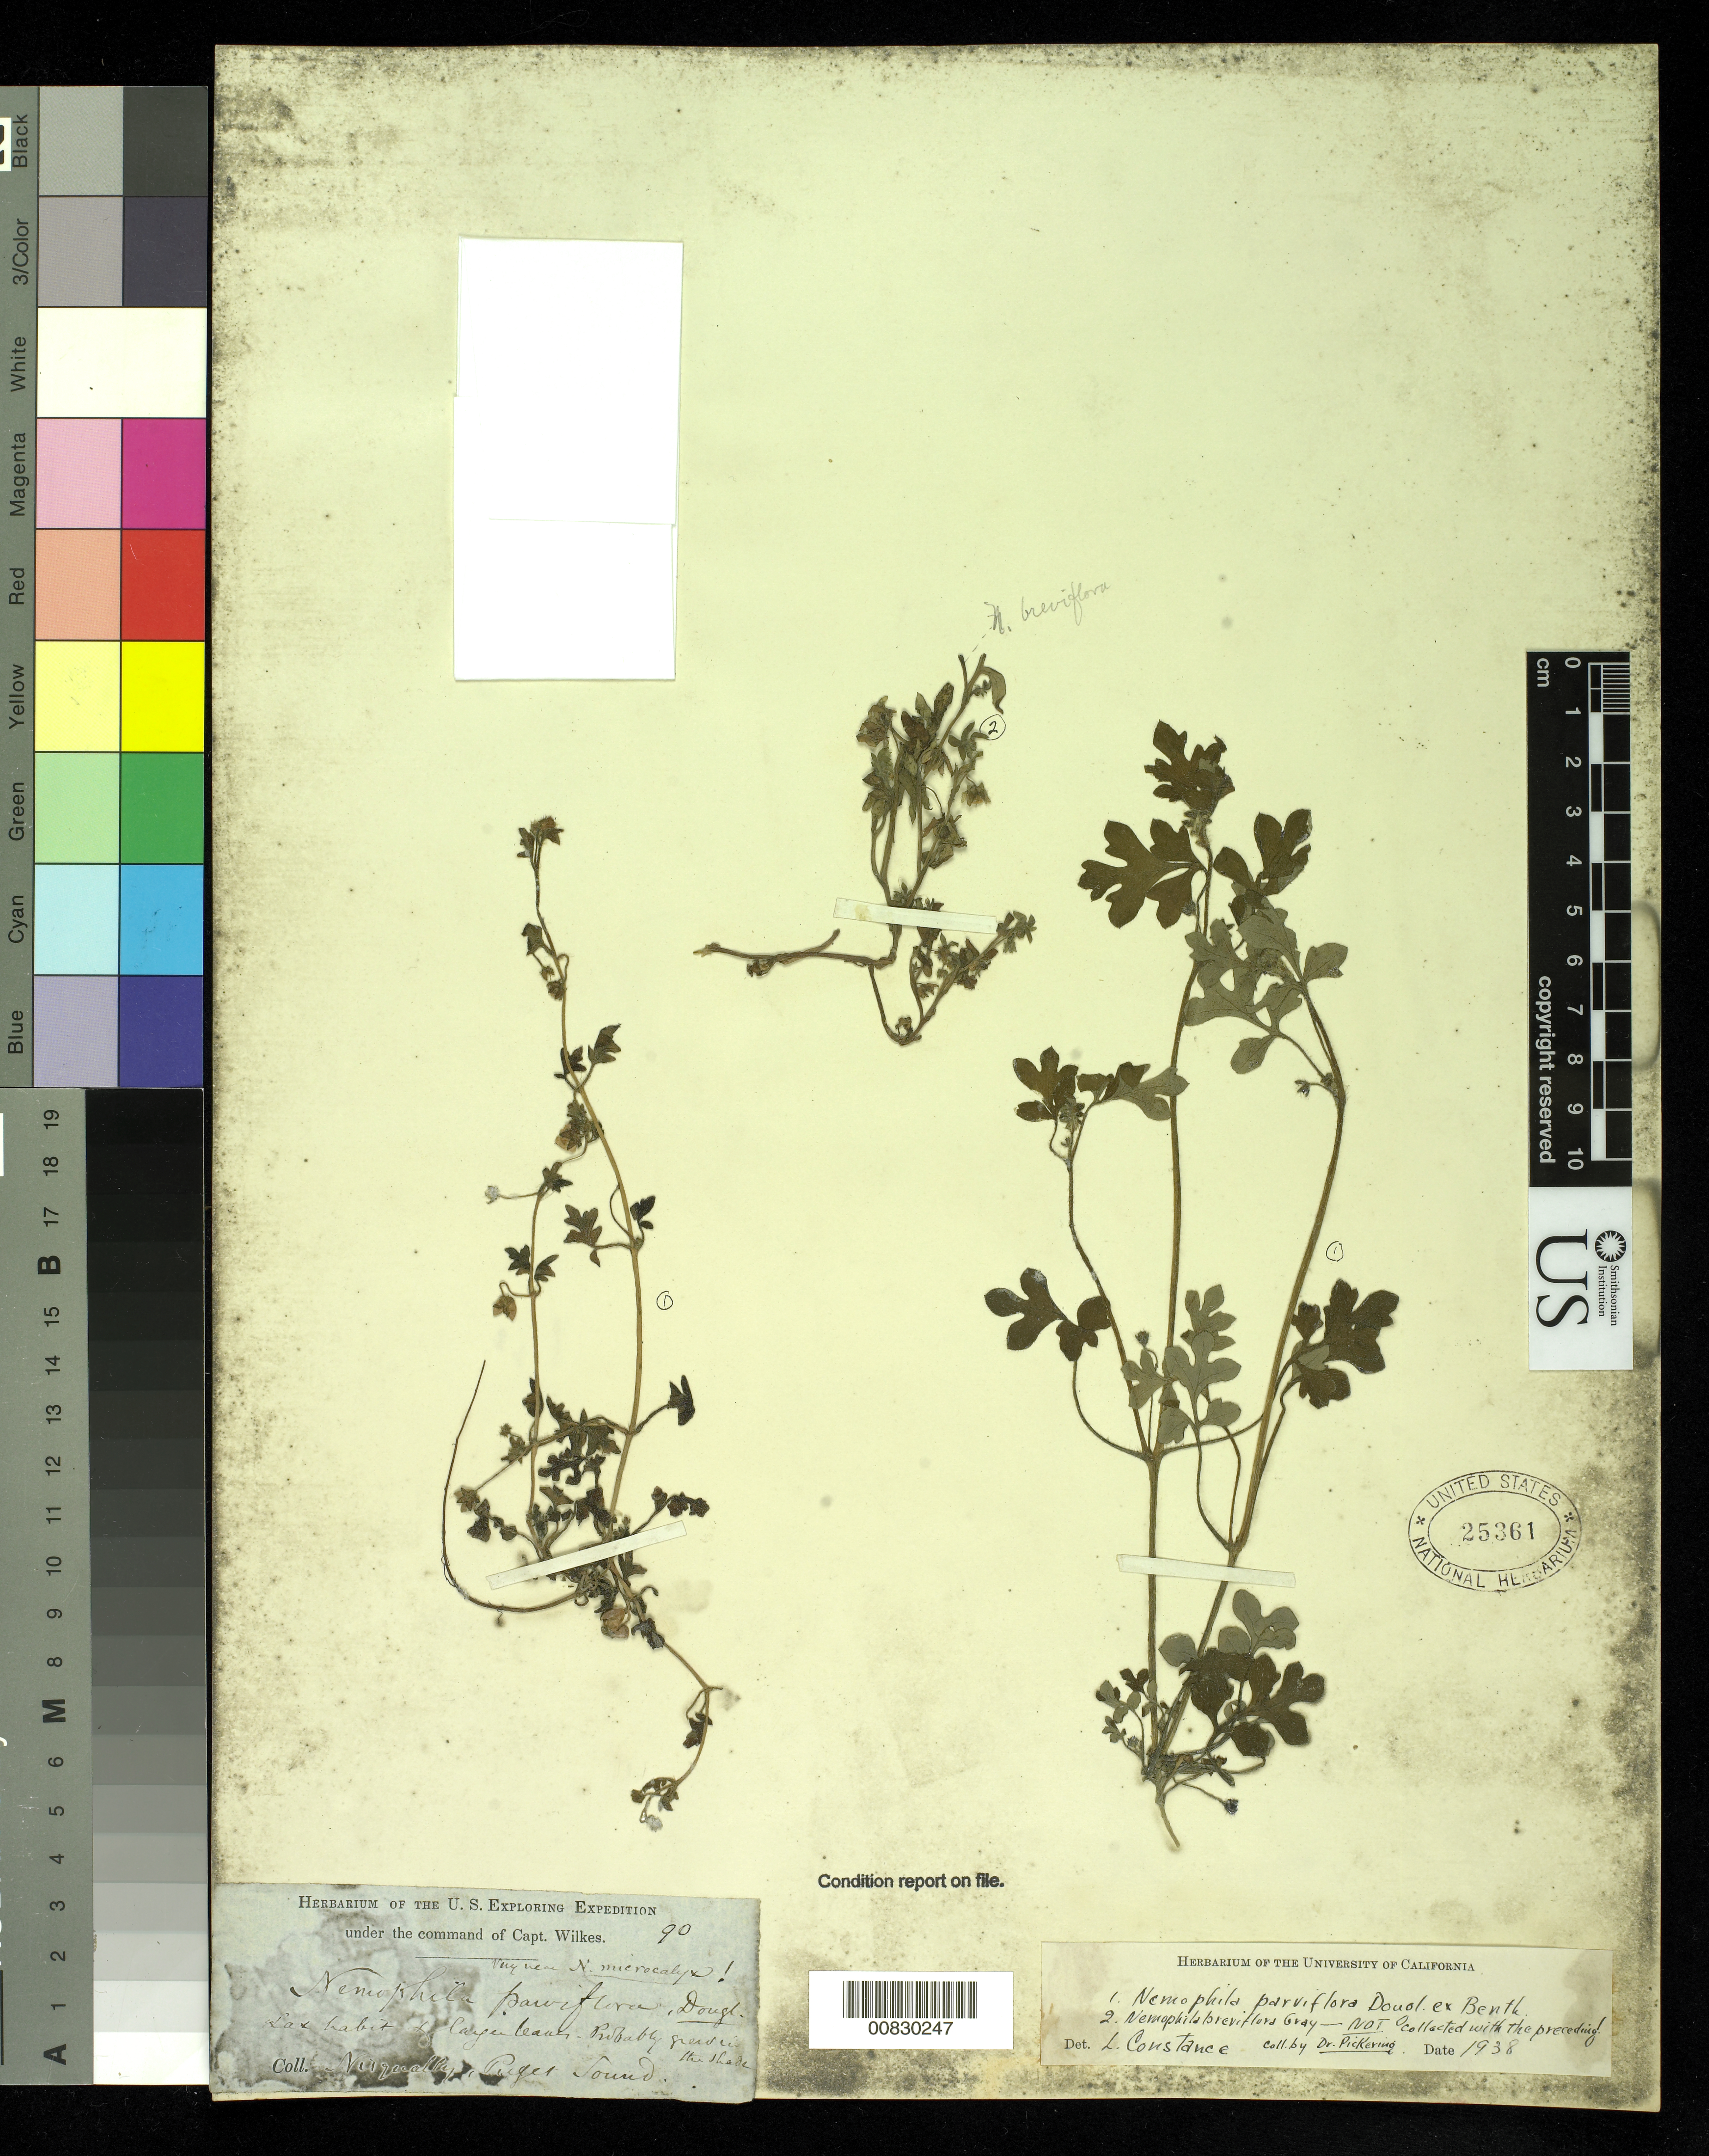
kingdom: Plantae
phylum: Tracheophyta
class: Magnoliopsida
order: Boraginales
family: Hydrophyllaceae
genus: Nemophila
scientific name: Nemophila parviflora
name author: Douglas ex Benth.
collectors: Wilkes Explor. Exped.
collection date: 1838/1842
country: United States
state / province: Washington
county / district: King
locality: Fort Nisqually, on Puget Sound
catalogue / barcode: US 25361